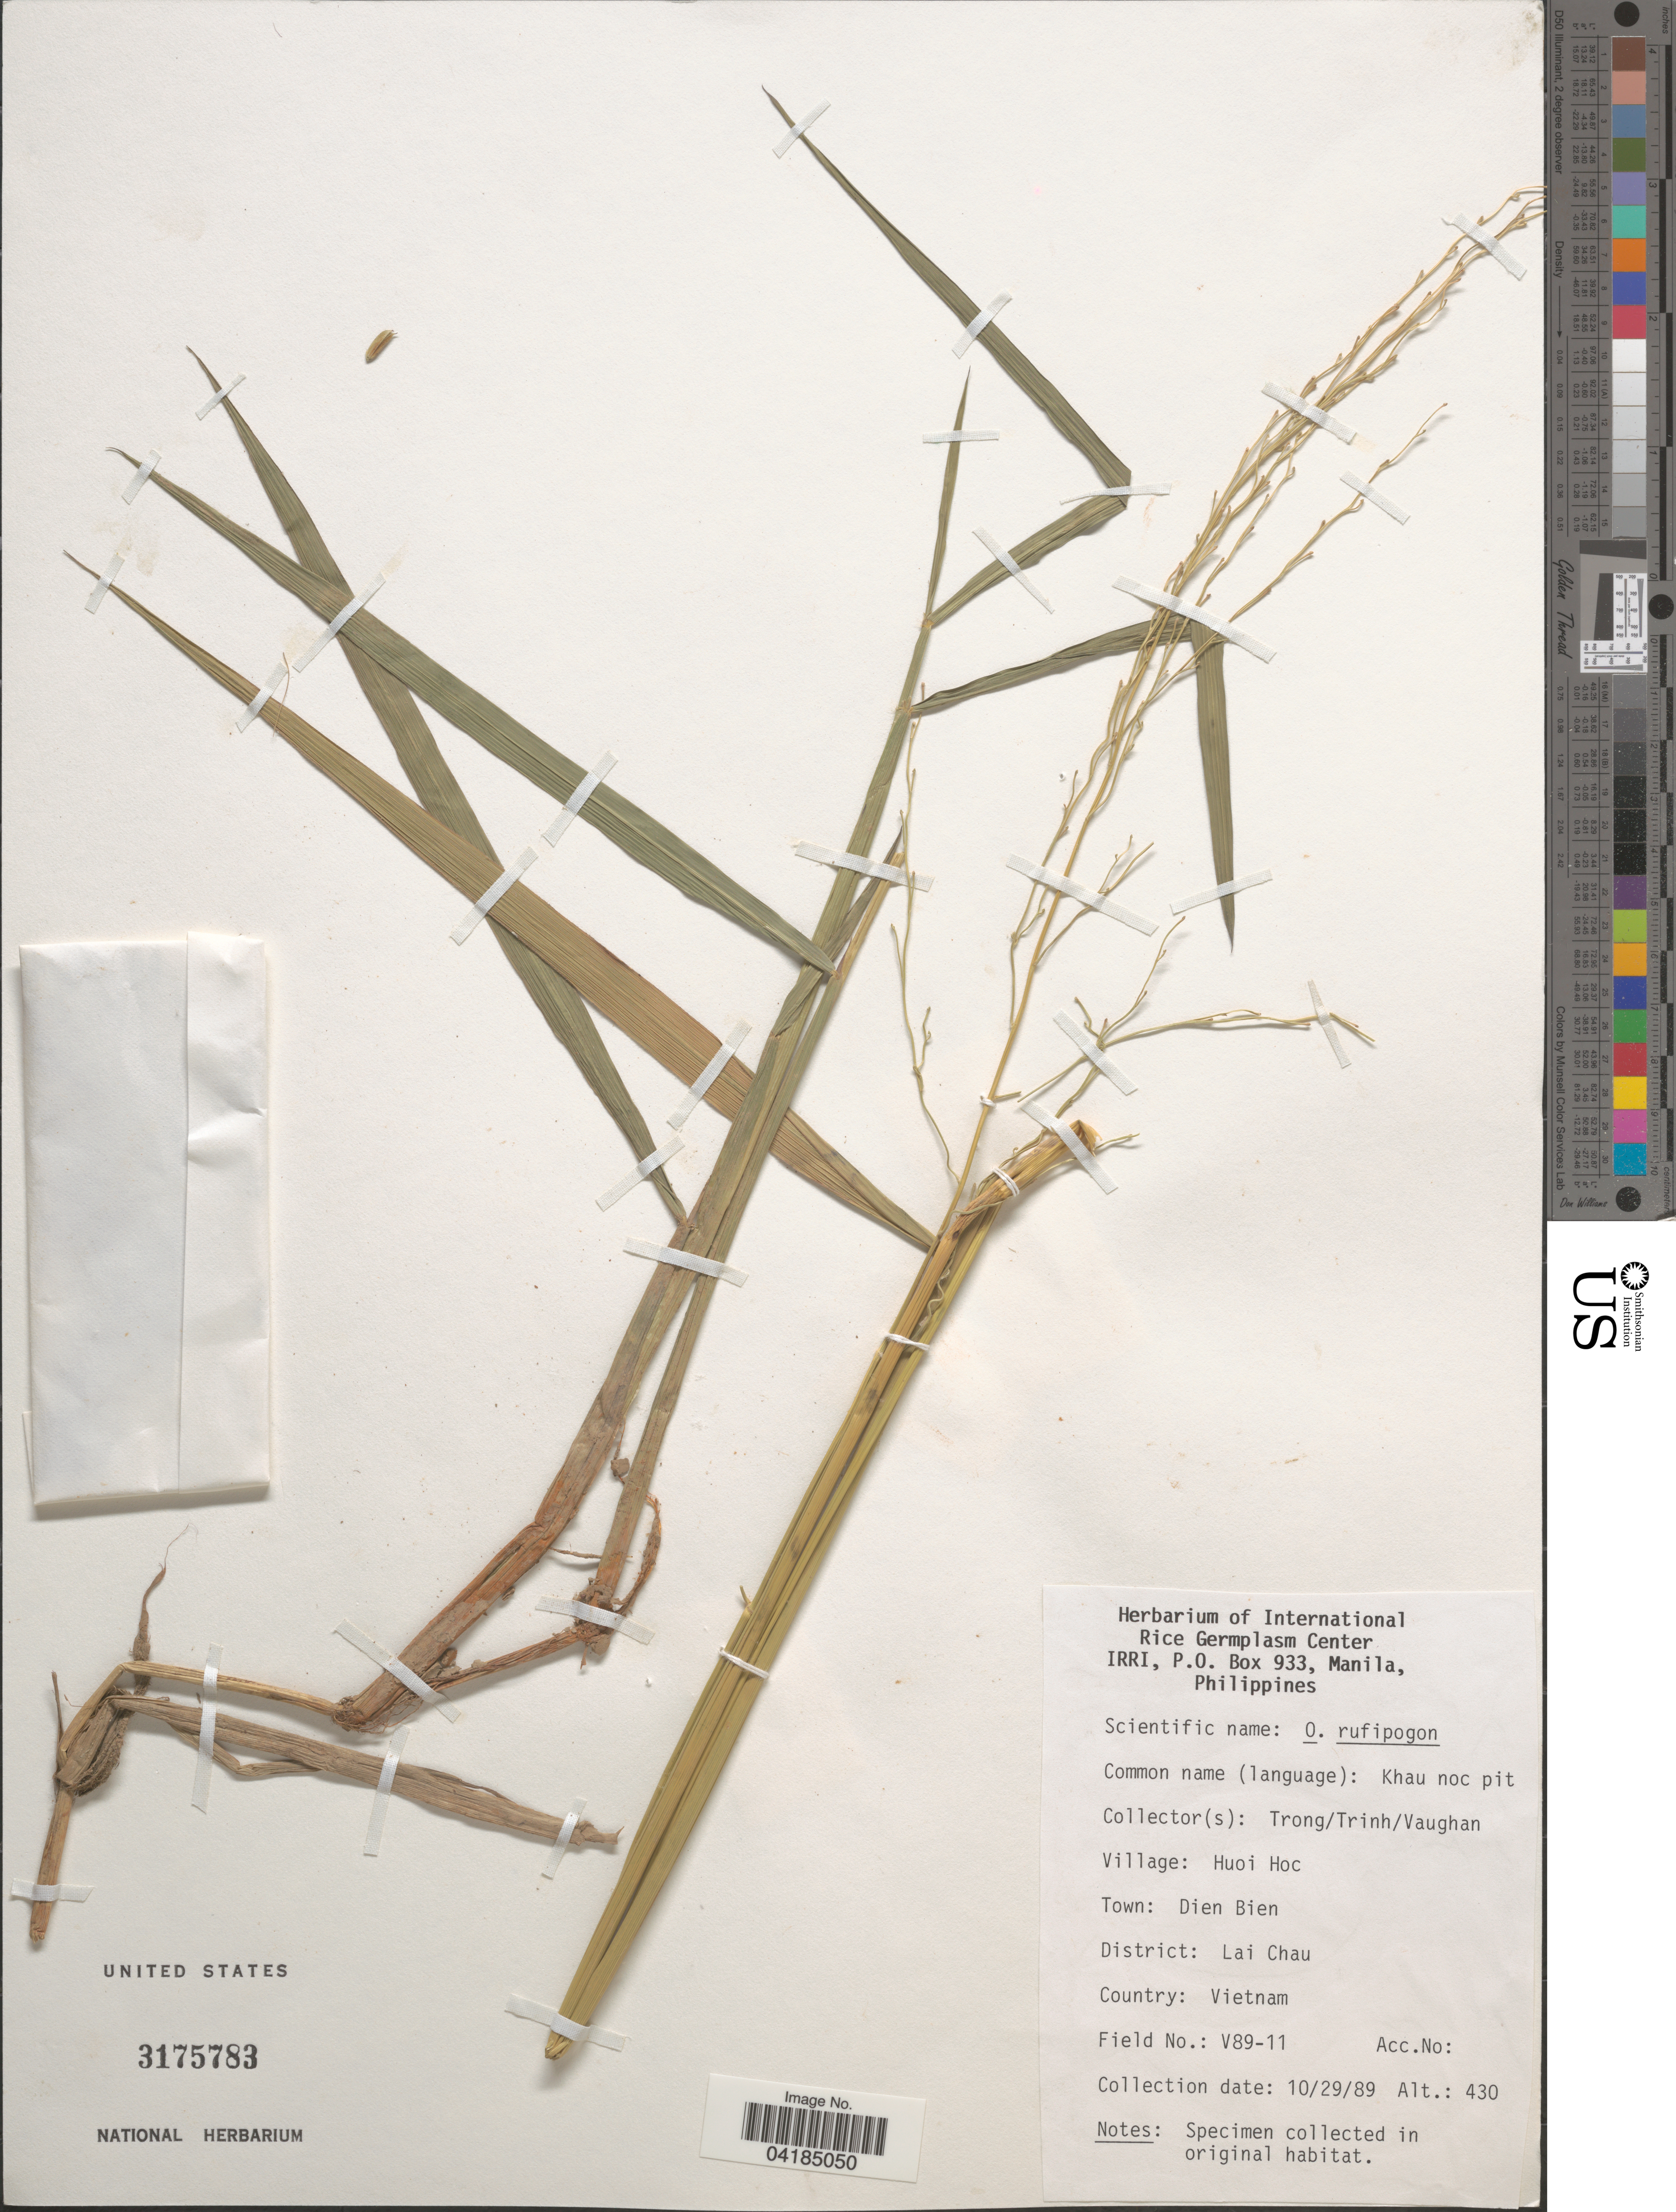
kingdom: Plantae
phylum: Tracheophyta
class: Liliopsida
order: Poales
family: Poaceae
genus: Oryza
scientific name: Oryza rufipogon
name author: Griffith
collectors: Trong, Trinh & Vaughan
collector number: V89-11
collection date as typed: Transcribed d/m/y: 29/10/89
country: Vietnam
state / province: Lai Chau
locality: Village: Huoi Hoc. Town: Dien Bien: District: Lai Chau.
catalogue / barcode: US 3175783